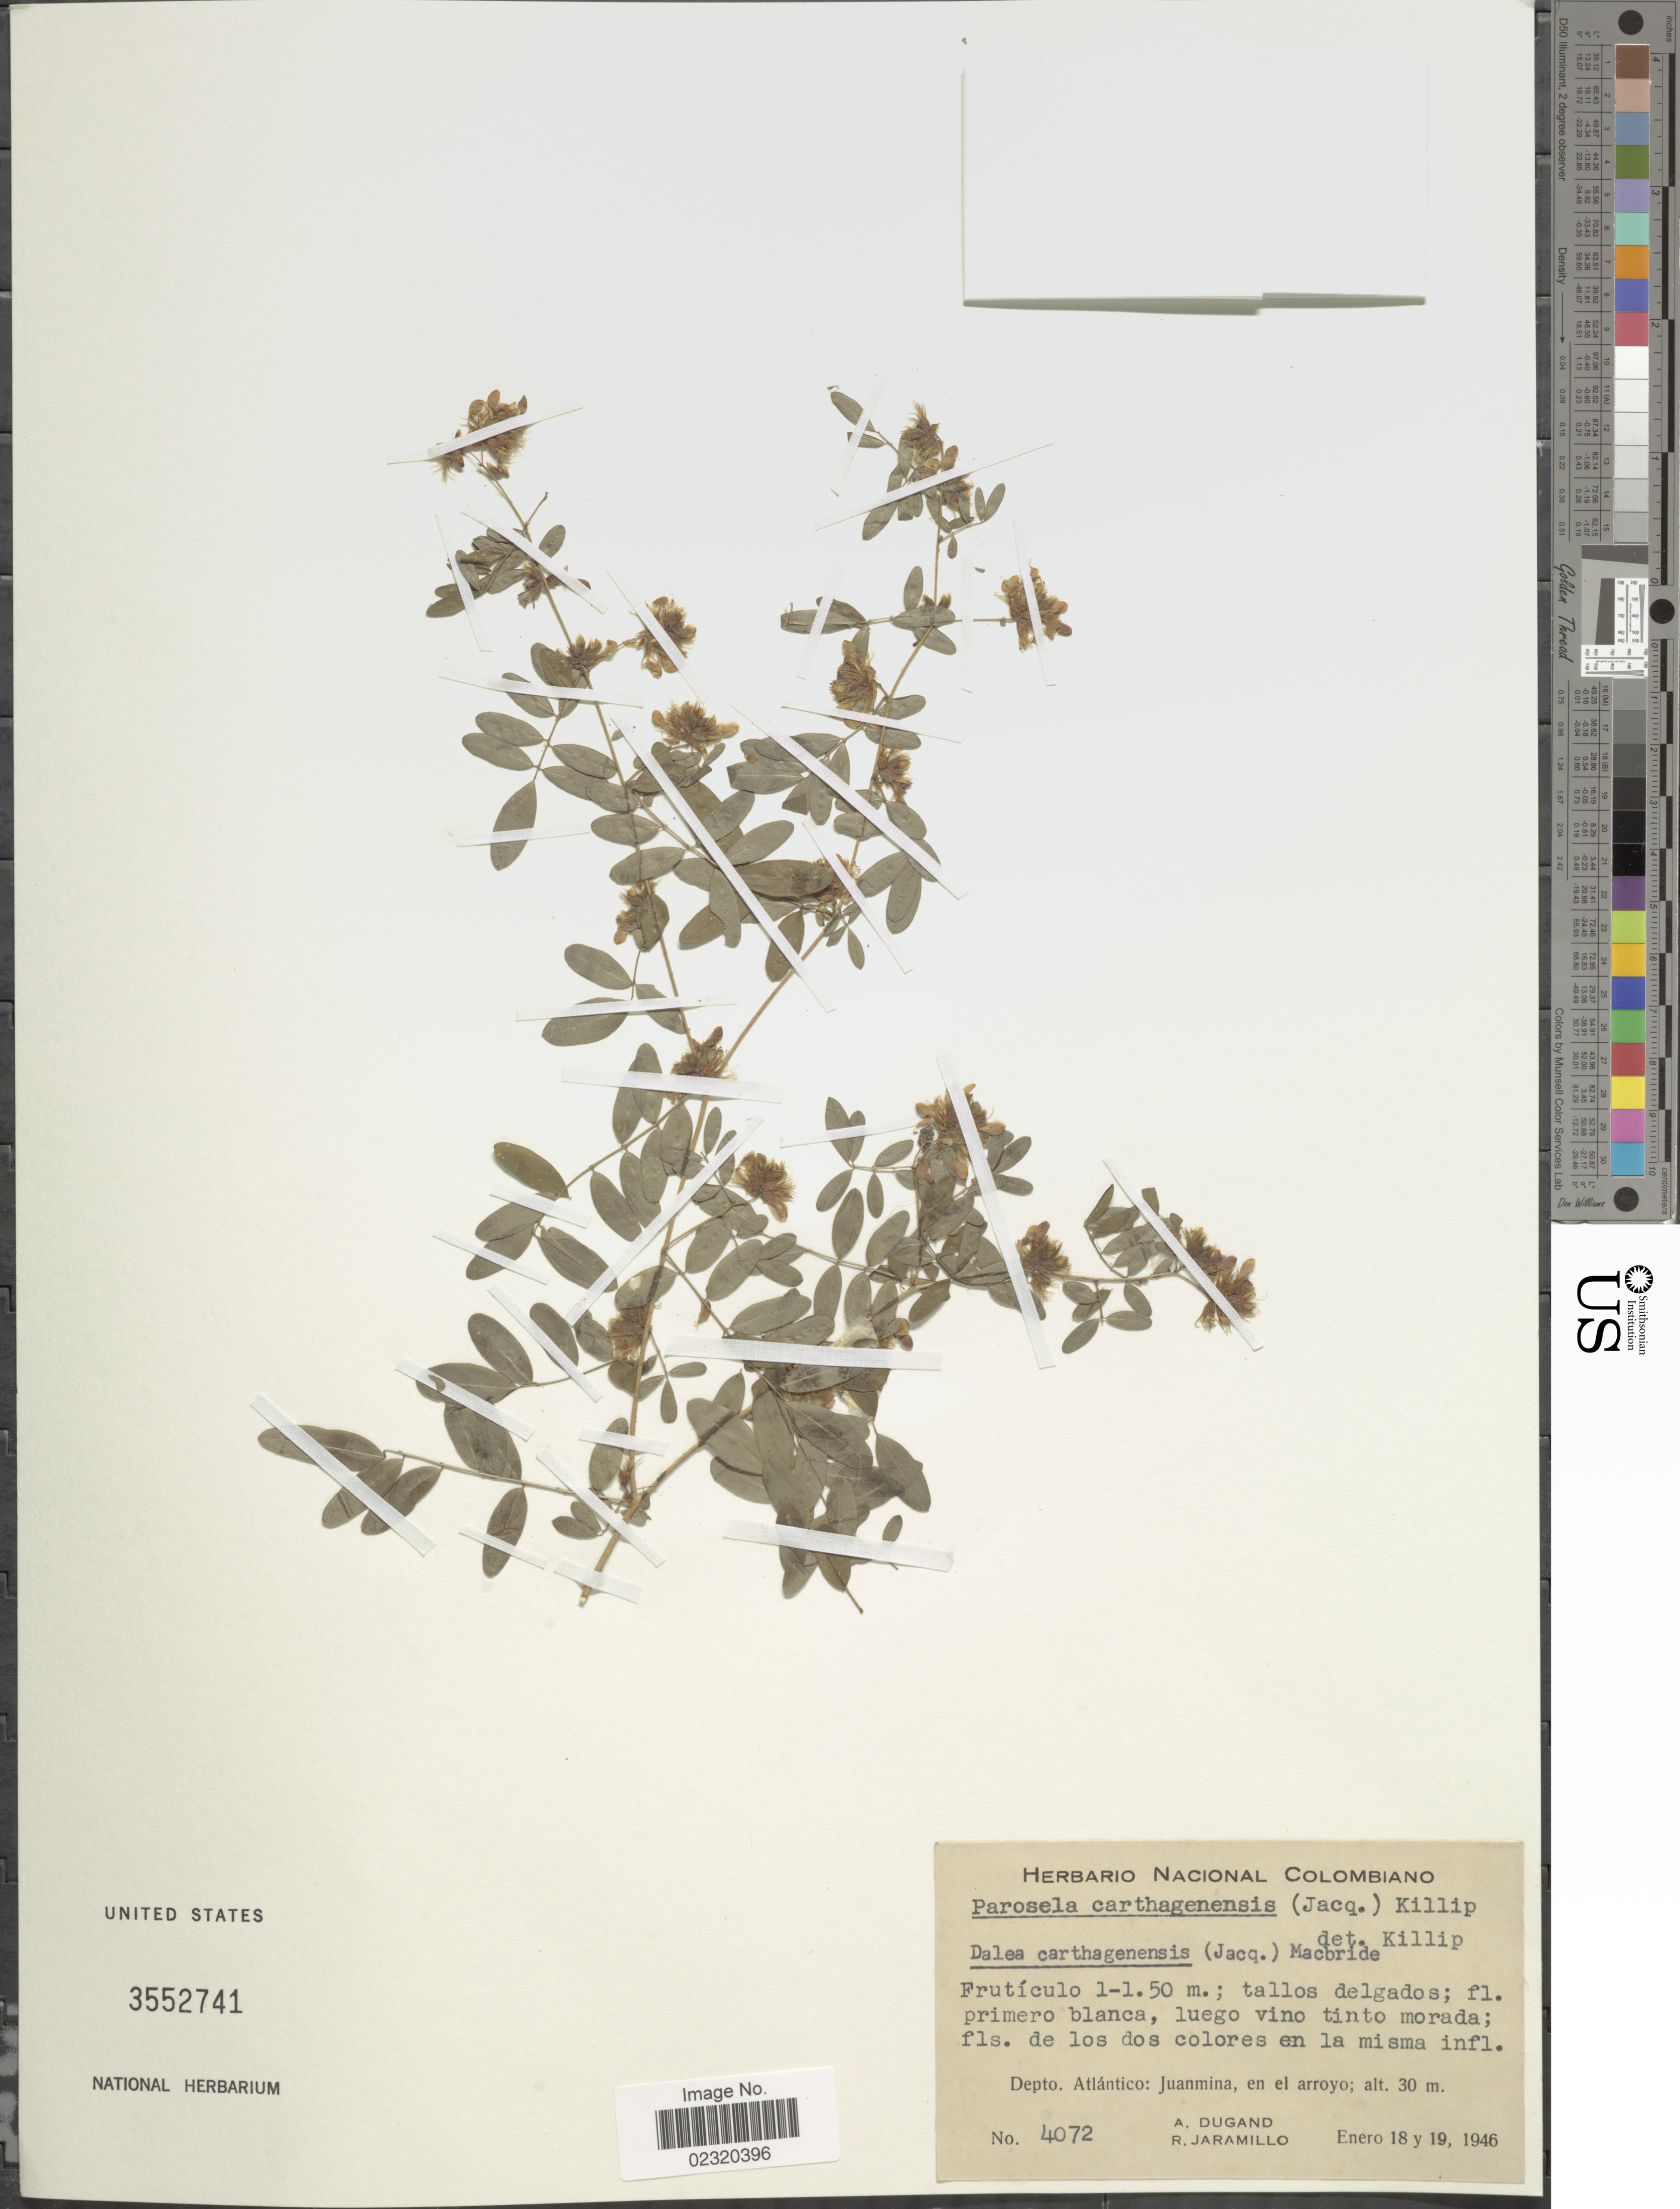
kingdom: Plantae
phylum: Tracheophyta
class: Magnoliopsida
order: Fabales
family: Fabaceae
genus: Dalea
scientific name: Dalea carthagenensis var. carthagenensis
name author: (Jacq.) J.F. Macbr.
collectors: A. Dugand & R. Jaramillo M.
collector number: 4072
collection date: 1946-01-18/1946-01-19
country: Colombia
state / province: Atlántico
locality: Juanmina, en el arroyo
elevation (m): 30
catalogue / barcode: US 3552741